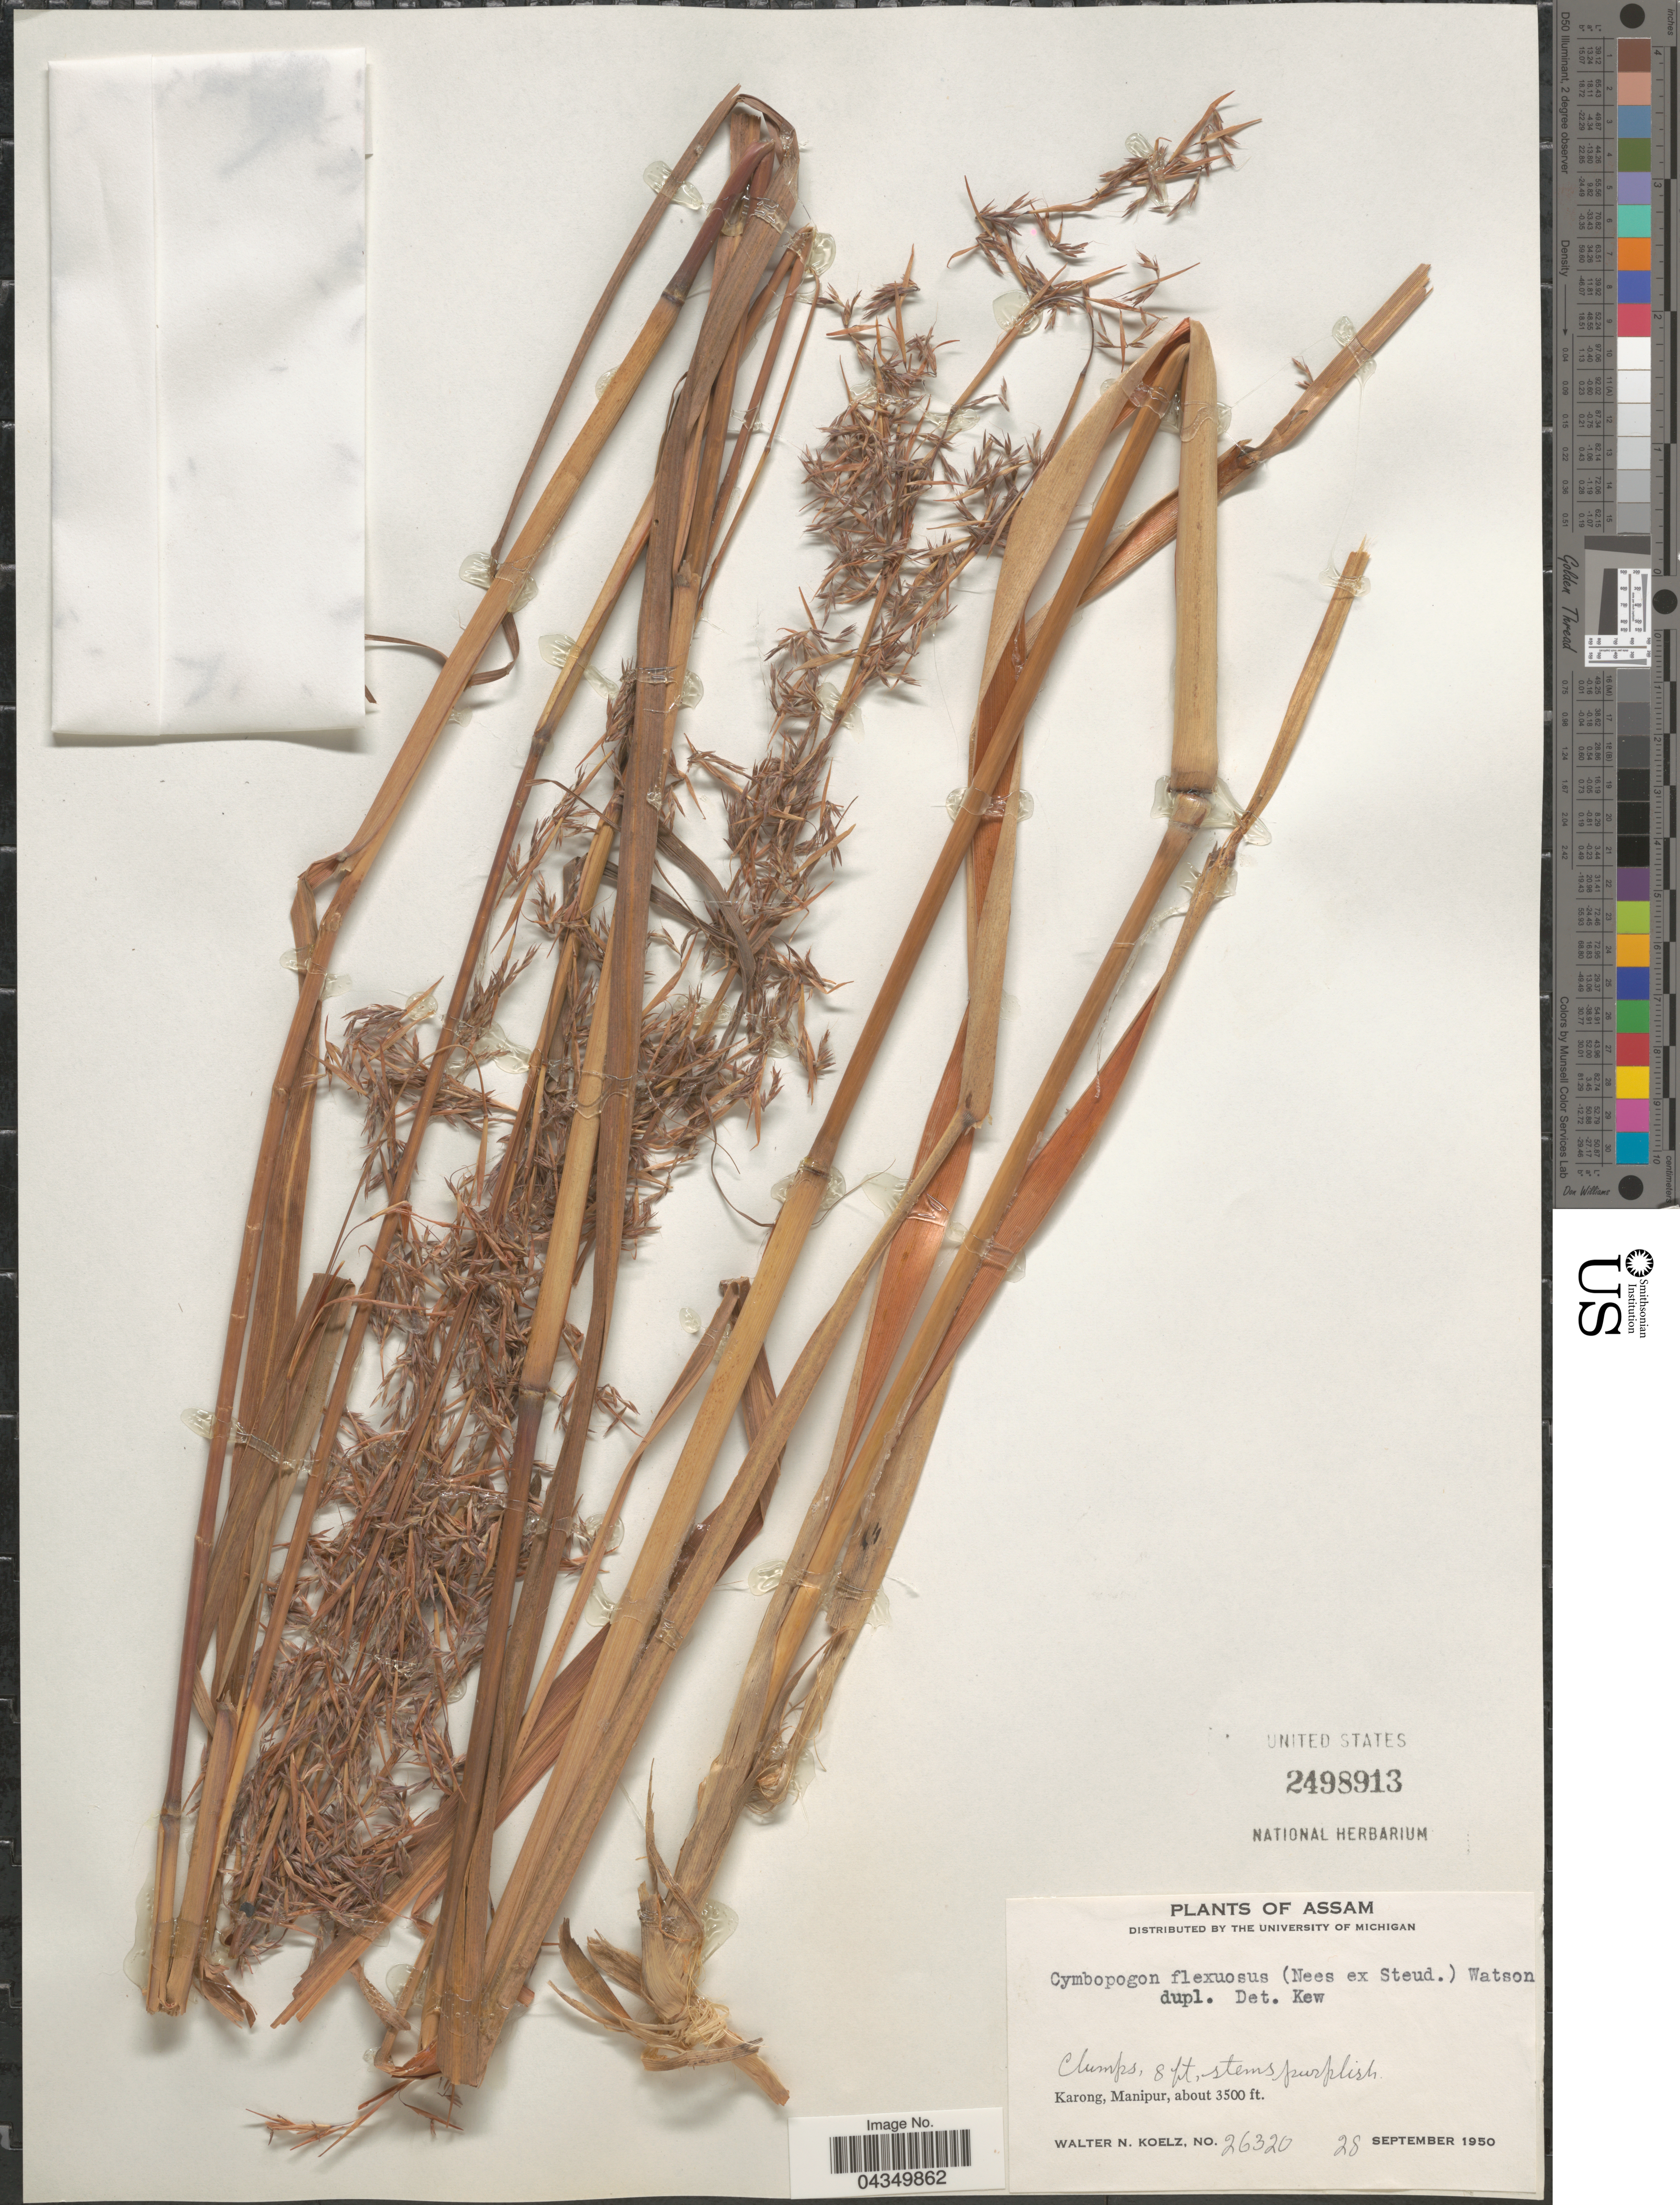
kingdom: Plantae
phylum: Tracheophyta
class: Liliopsida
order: Poales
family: Poaceae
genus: Cymbopogon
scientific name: Cymbopogon flexuosus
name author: (Nees ex Steud.) Will. Watson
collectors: W. N. Koelz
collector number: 26320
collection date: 1950-09-28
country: India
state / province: Manipur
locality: Karong, Manipur.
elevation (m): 1067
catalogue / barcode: US 2498913